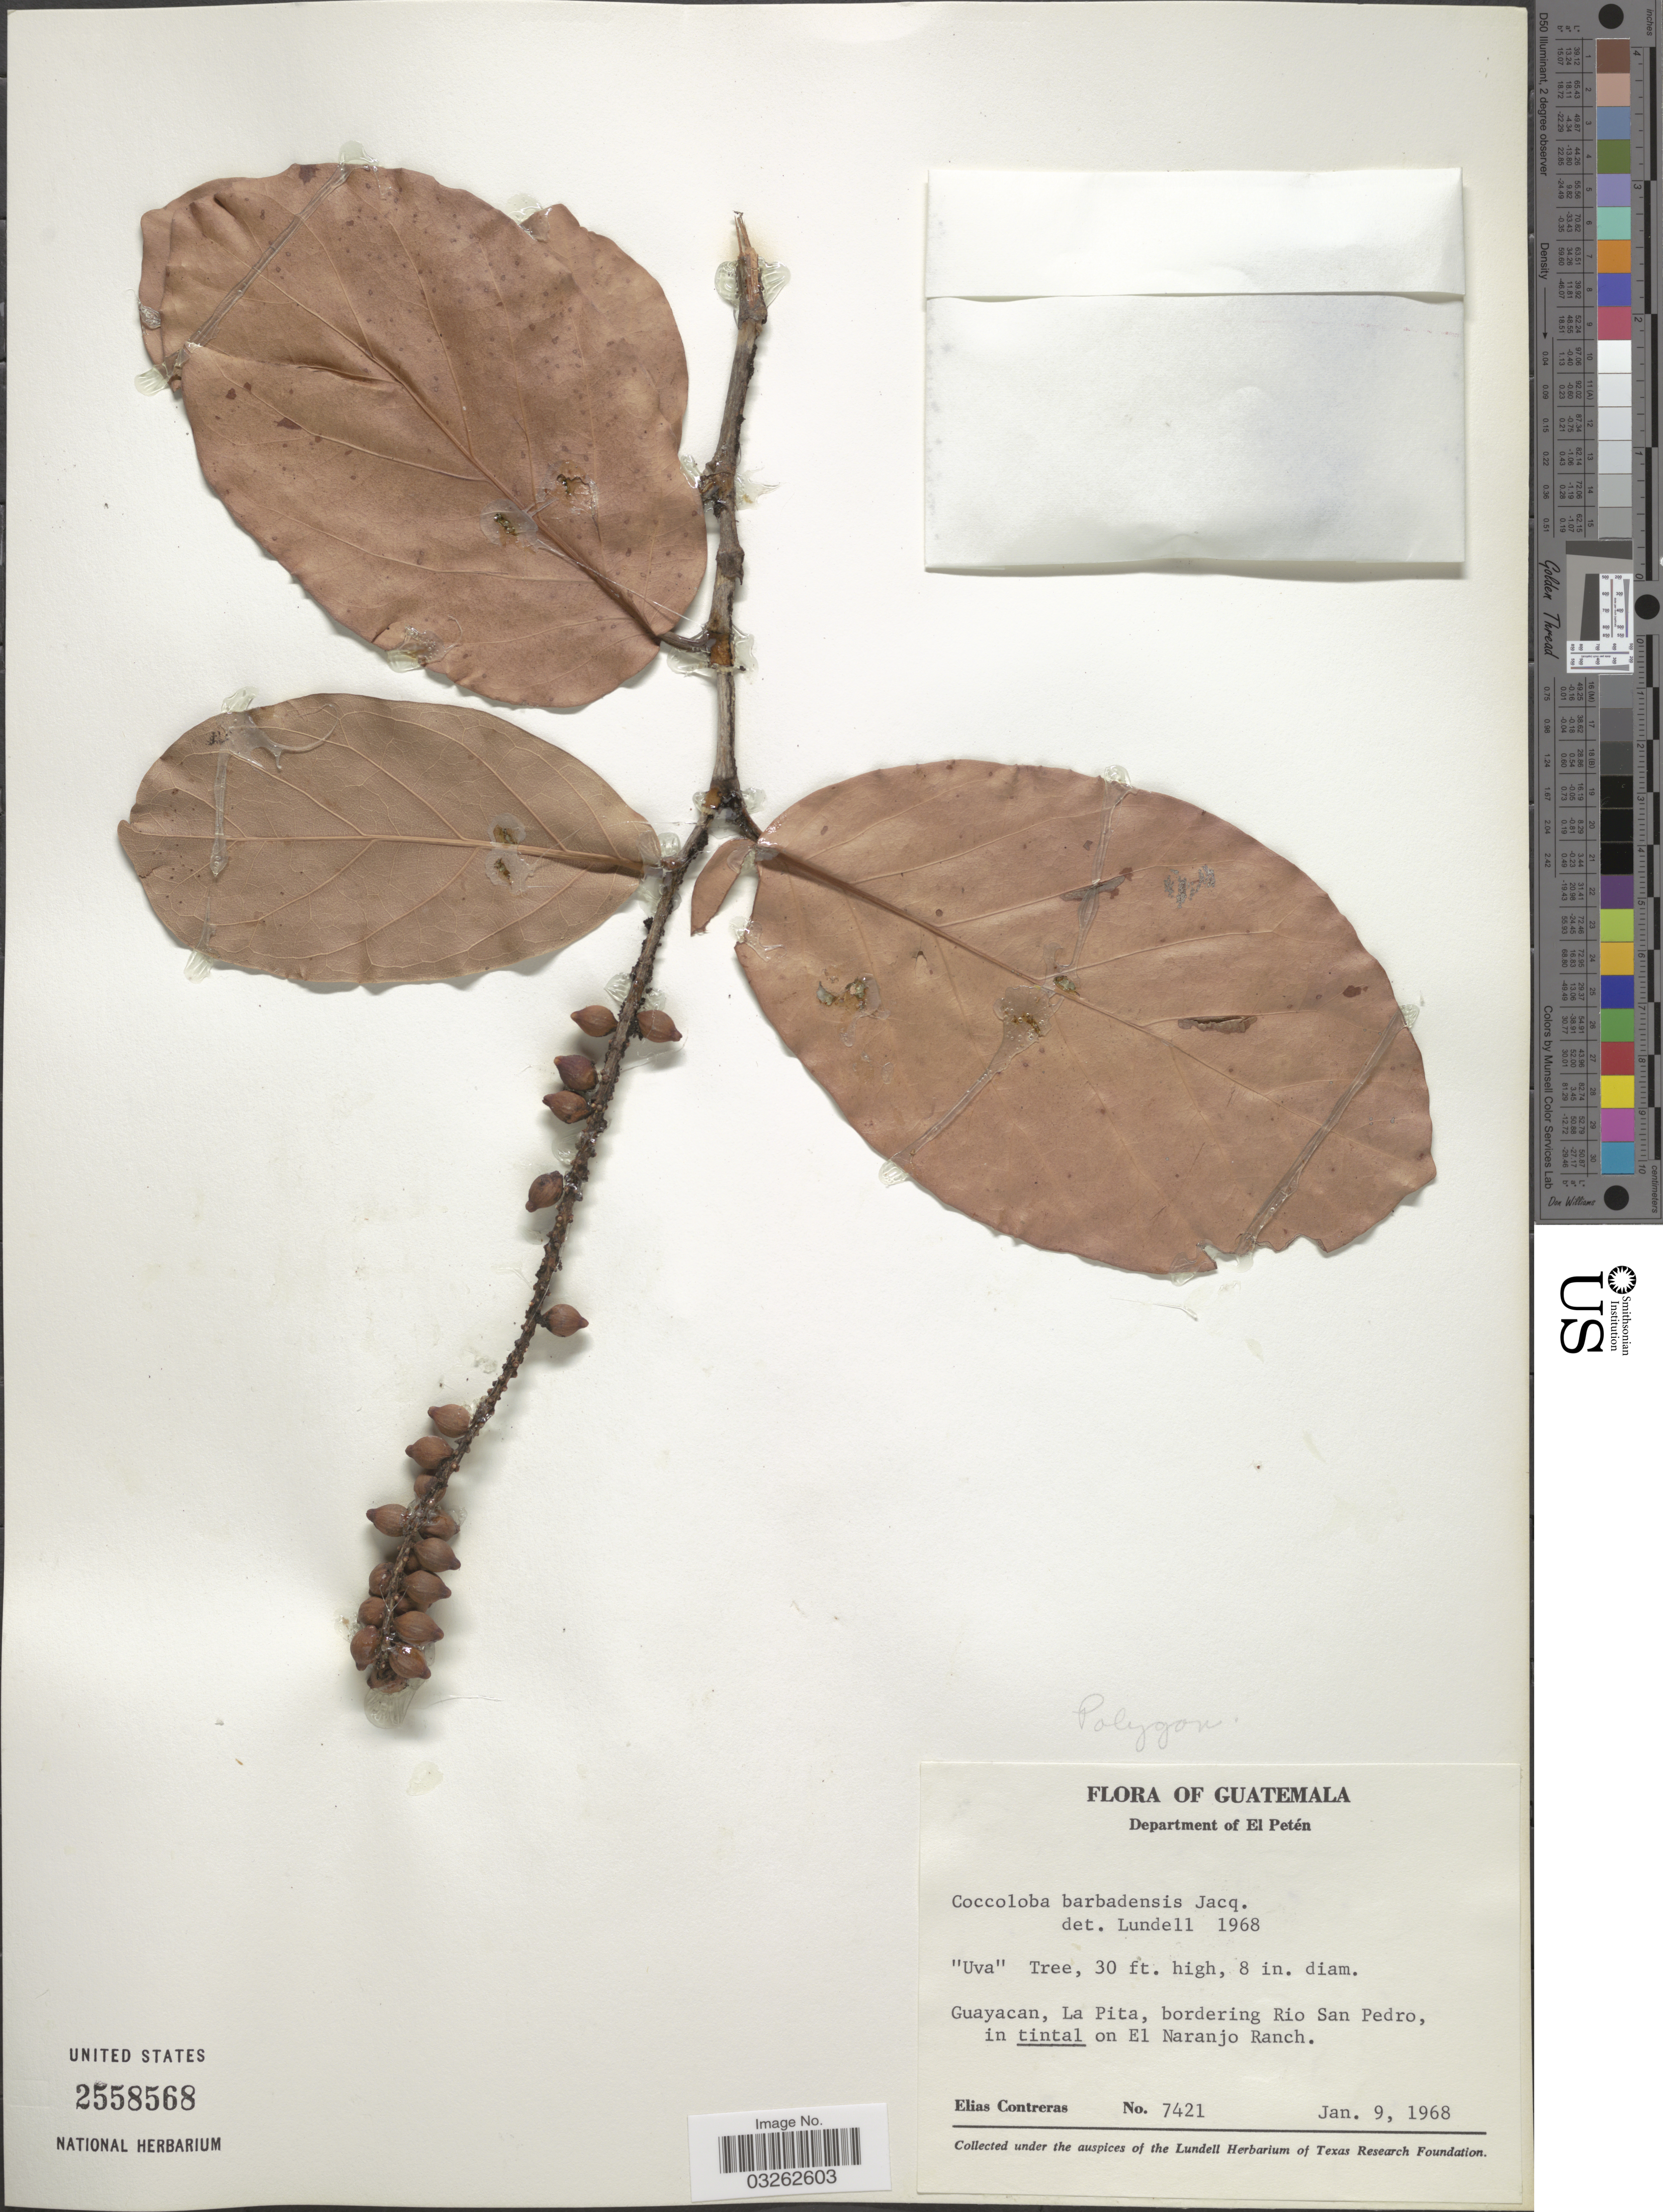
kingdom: Plantae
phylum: Tracheophyta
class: Magnoliopsida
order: Caryophyllales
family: Polygonaceae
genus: Coccoloba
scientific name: Coccoloba barbadensis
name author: Jacq.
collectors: E. Contreras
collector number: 7421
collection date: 1968-01-09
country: Guatemala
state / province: El Petén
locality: Department of El Petén. Guayacan, La Pita, bordering Rio San Pedro, in tintal on El Naranjo Ranch.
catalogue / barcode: US 2558568